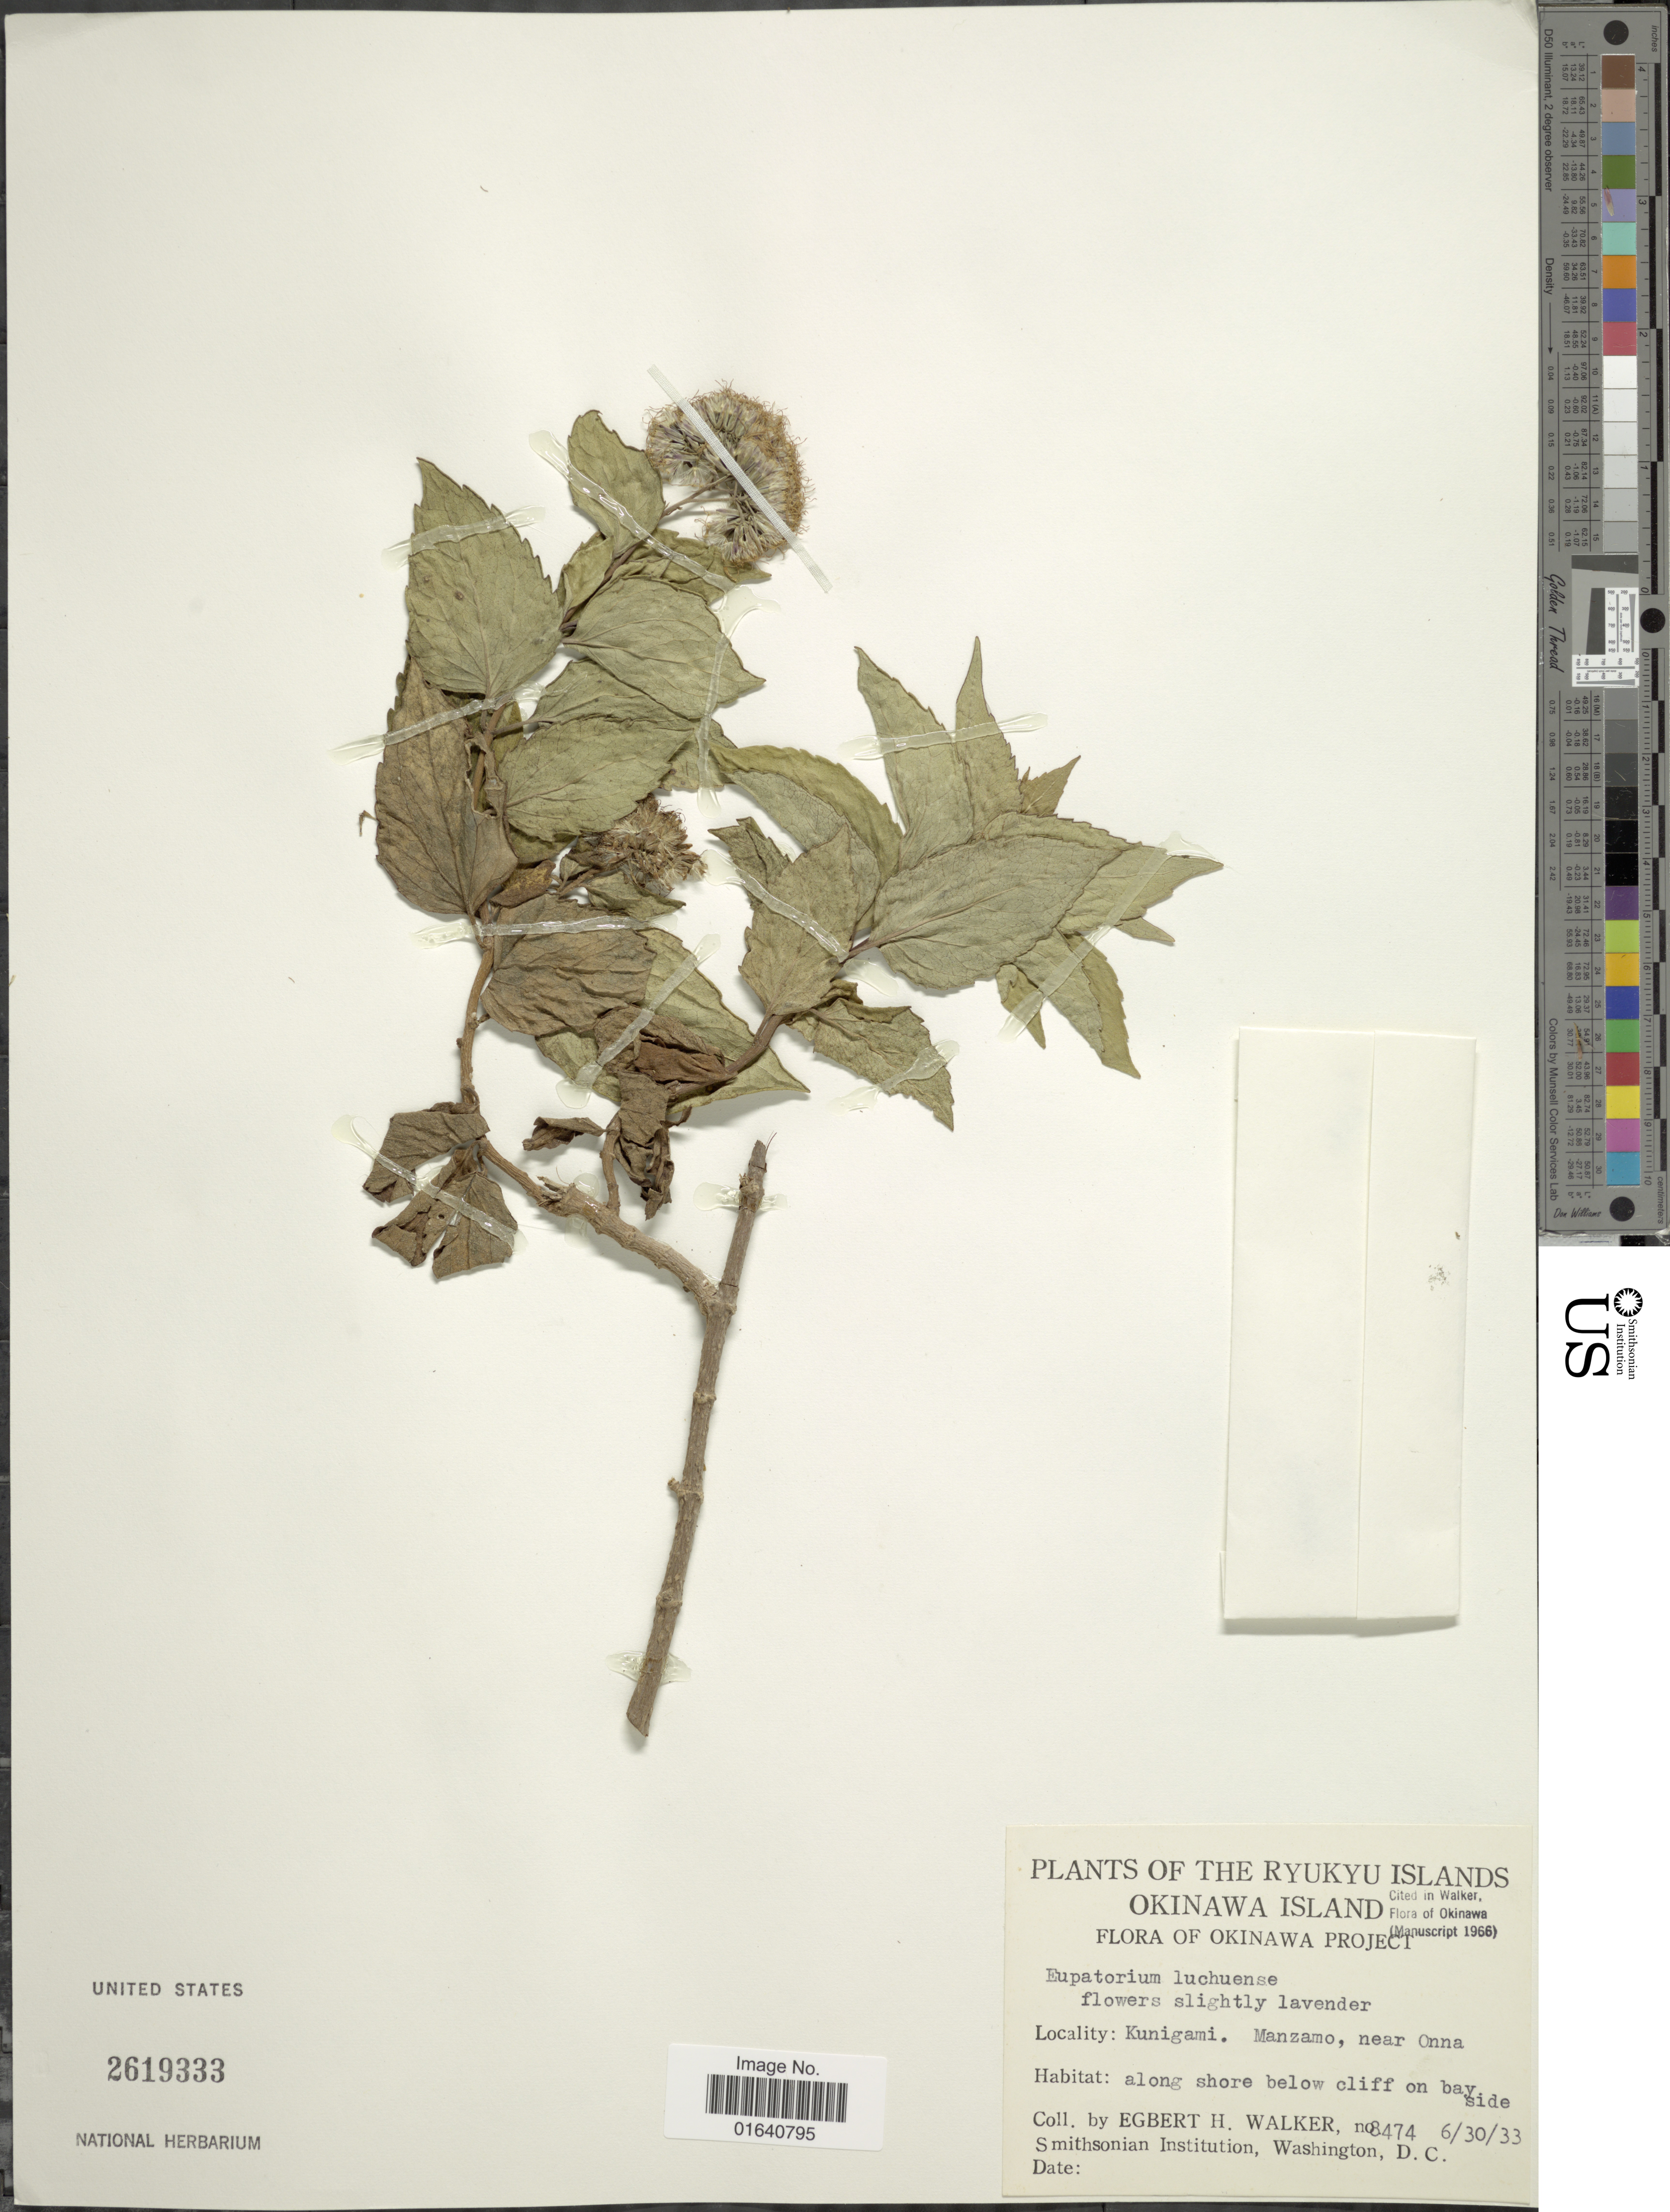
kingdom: Plantae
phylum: Tracheophyta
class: Magnoliopsida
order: Asterales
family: Asteraceae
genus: Eupatorium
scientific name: Eupatorium luchuense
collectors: E. H. Walker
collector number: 8474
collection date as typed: Transcribed d/m/y: 30/6/33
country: Japan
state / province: Okinawa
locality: The Ryukyu Islands, Okinawa Island, Okinawa Project, Kunigami. Manzamp, near Onna, along shore below off cliff on bau side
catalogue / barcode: US 2619333